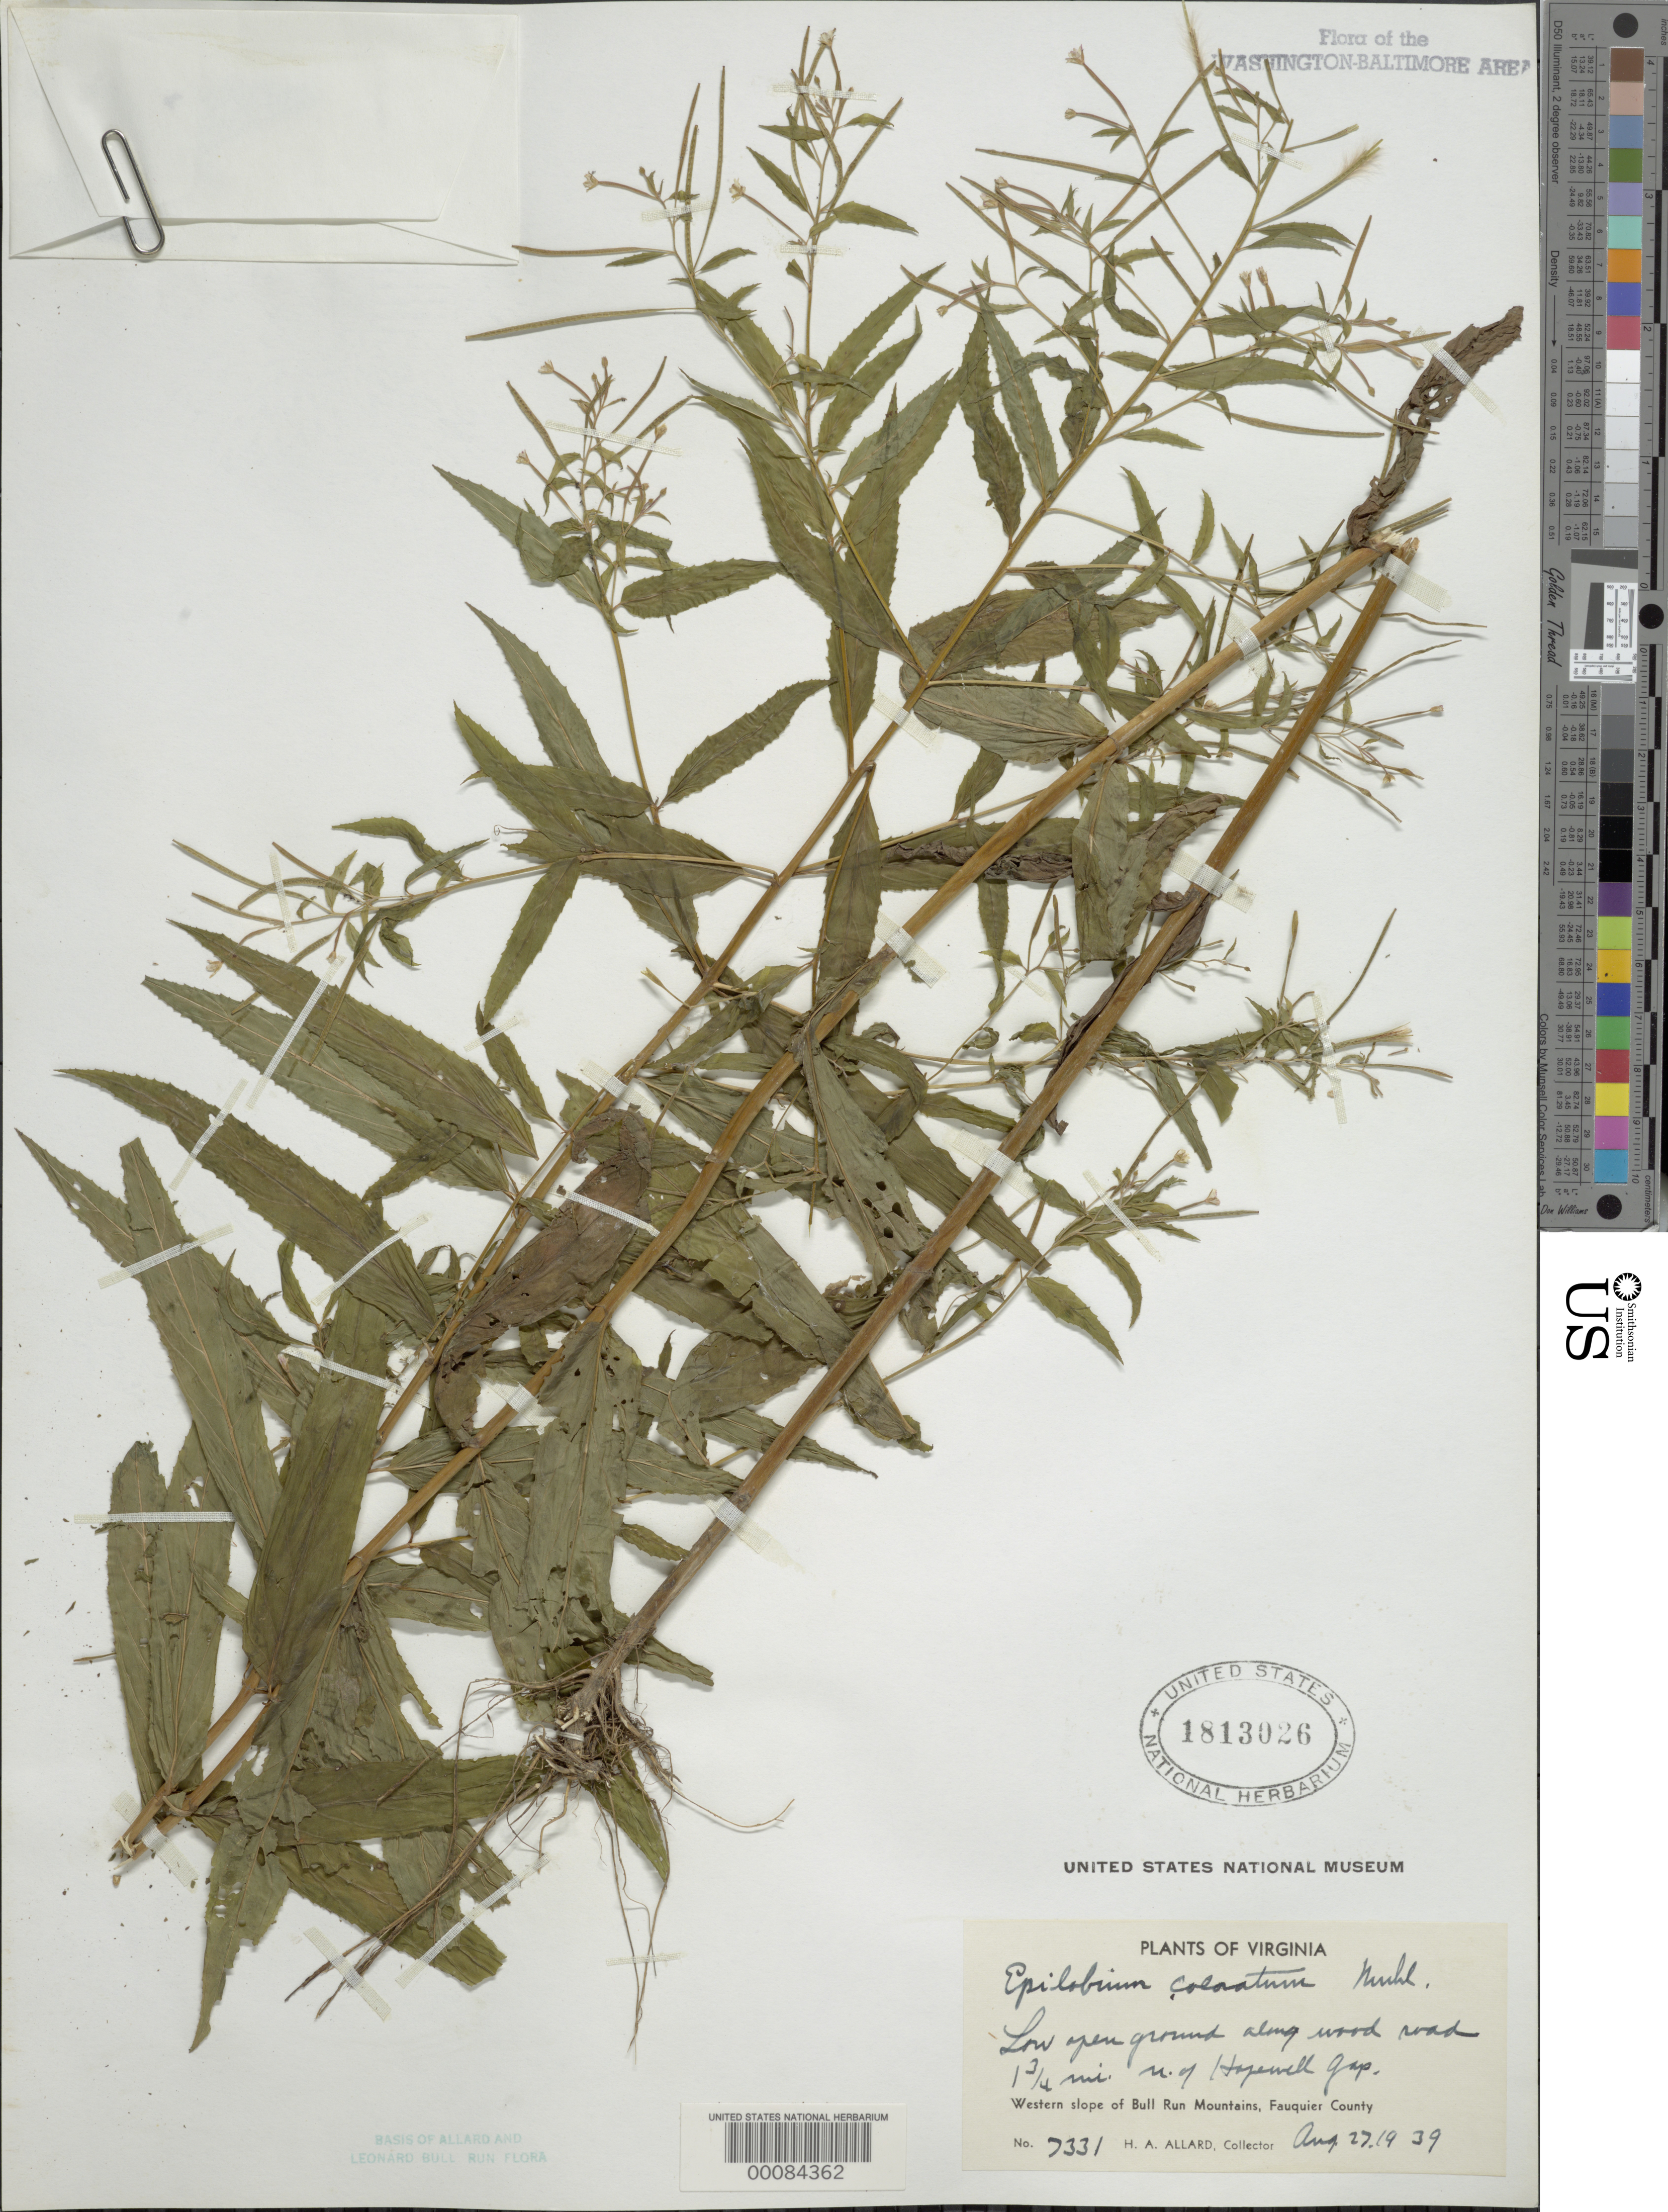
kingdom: Plantae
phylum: Tracheophyta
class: Magnoliopsida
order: Myrtales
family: Onagraceae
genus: Epilobium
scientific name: Epilobium coloratum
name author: Biehler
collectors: H. A. Allard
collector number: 7331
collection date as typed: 27 Aug 1939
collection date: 1939-08-27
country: United States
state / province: Virginia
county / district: Fauquier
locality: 1 3/4 mi. N of Hopewell Gap, western slope of Bull Run Mountains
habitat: Low open ground along road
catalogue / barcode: US 1813026